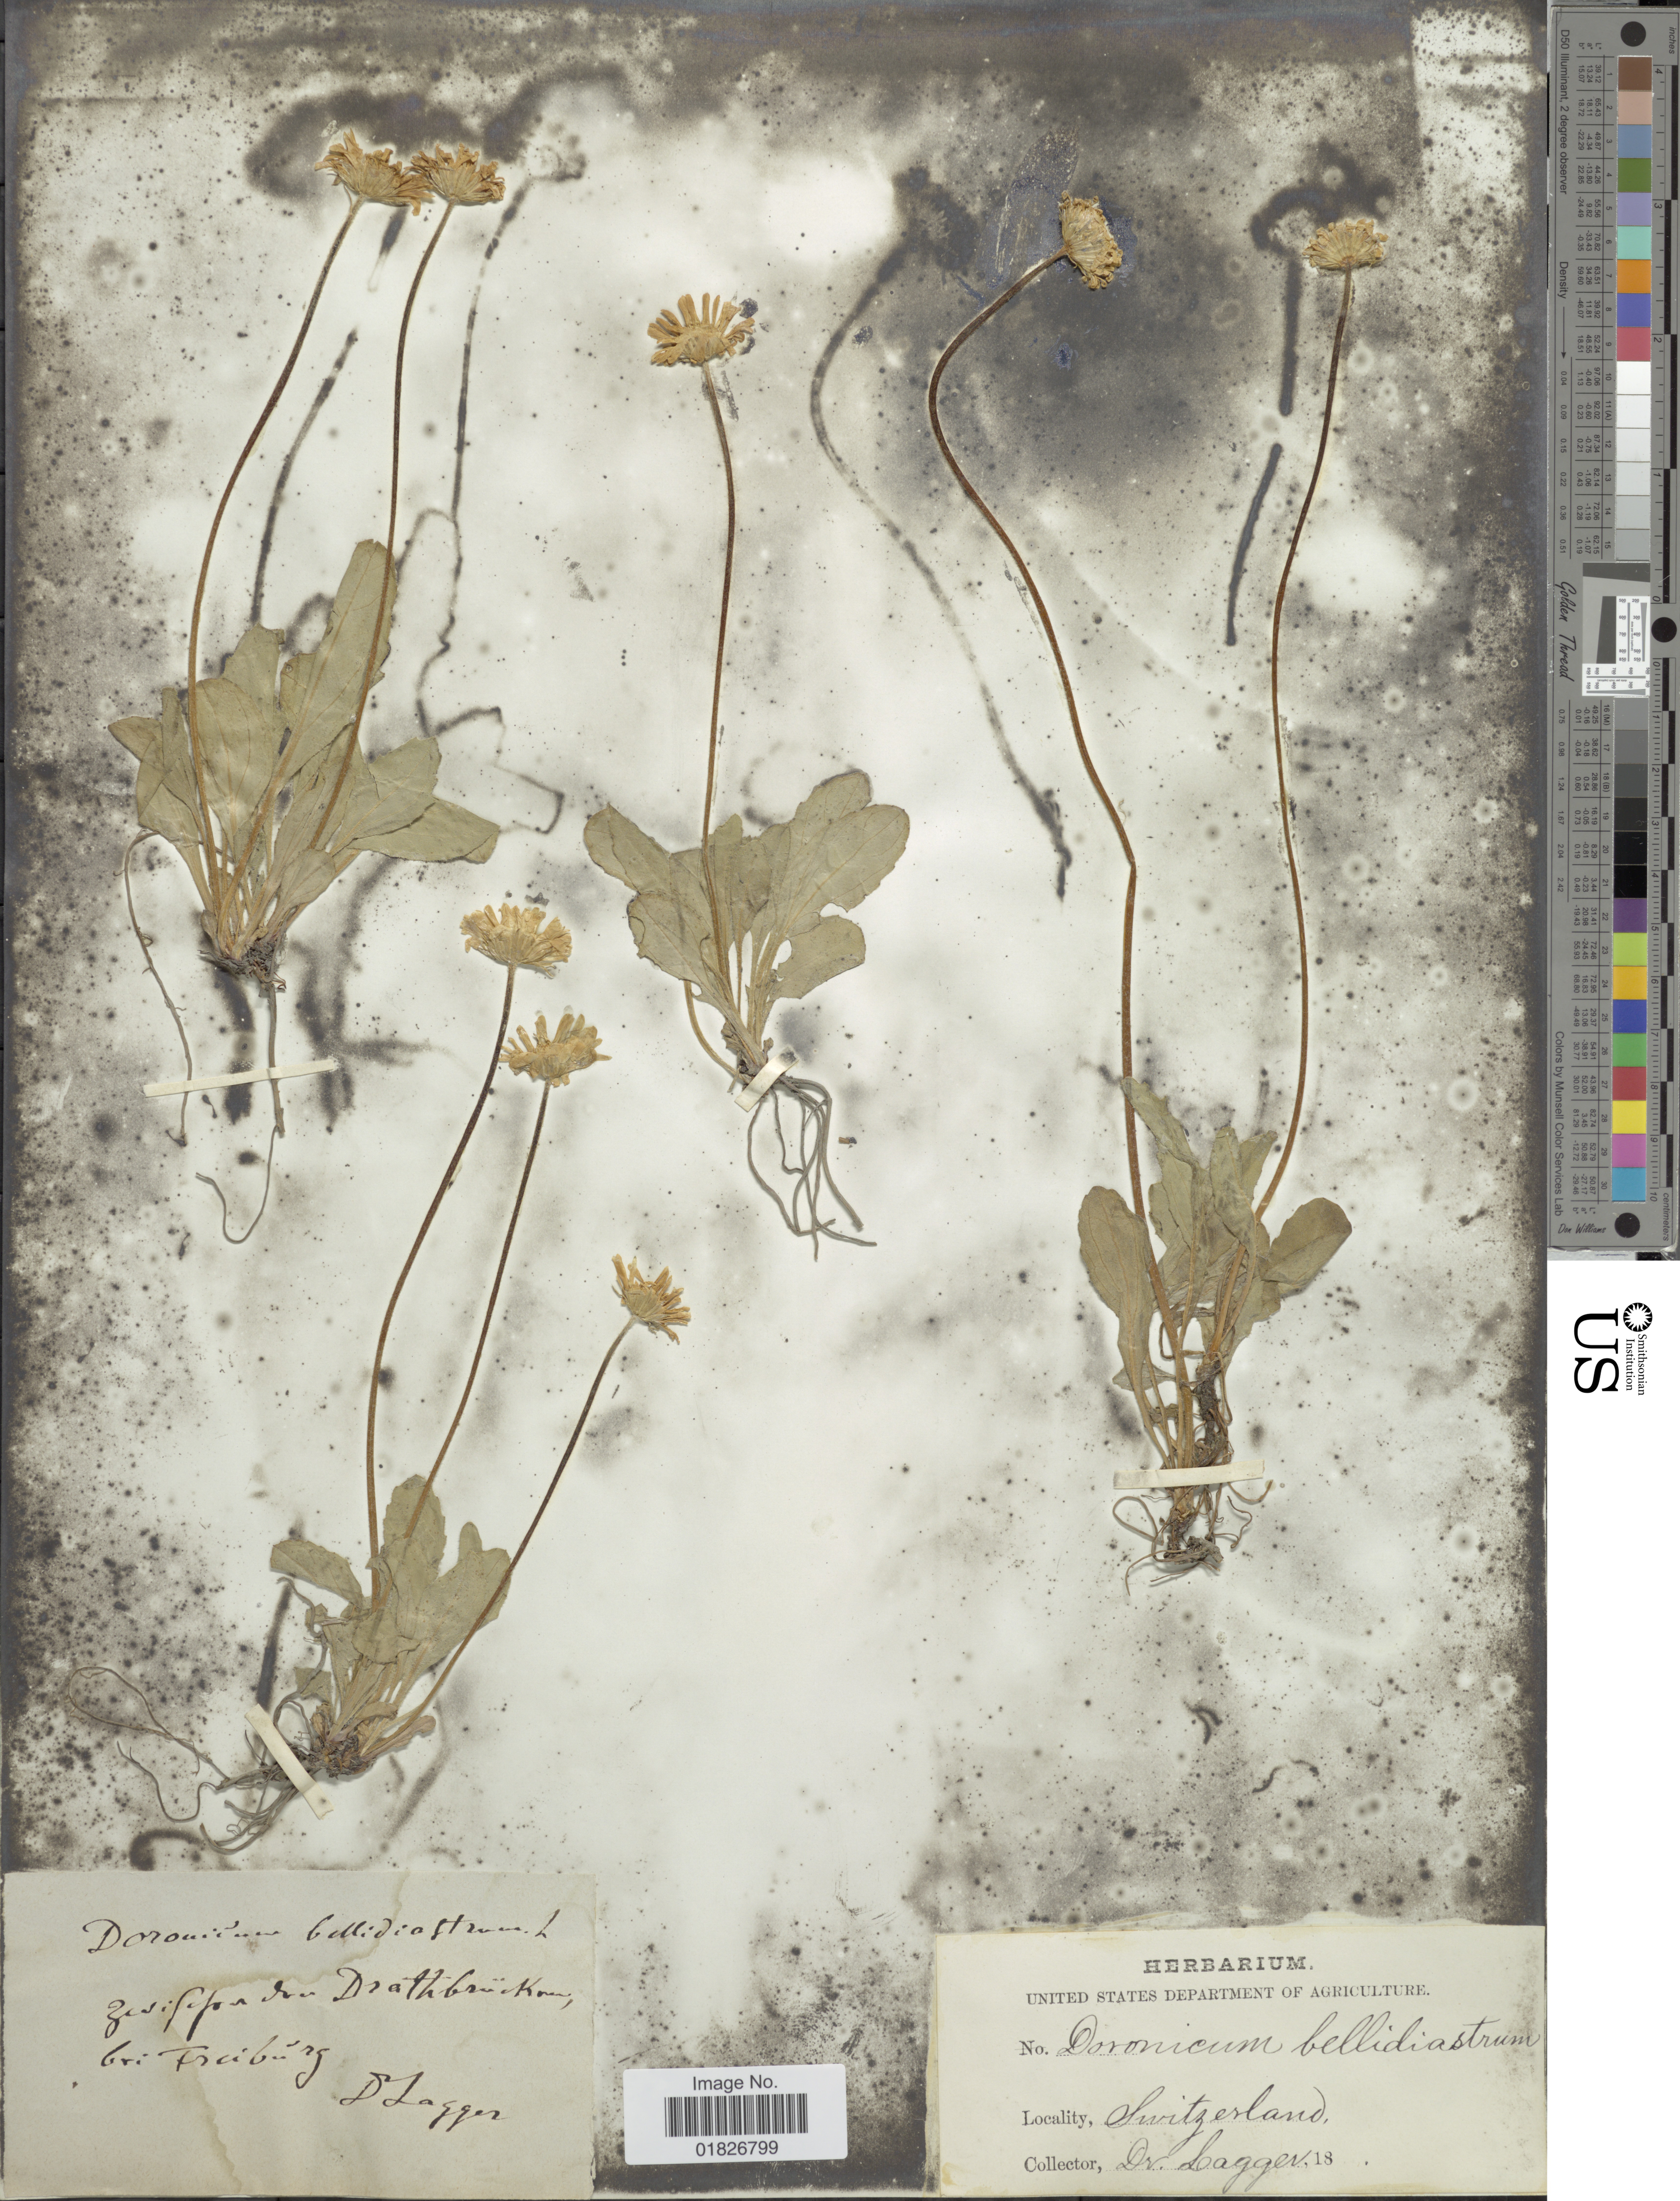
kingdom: Plantae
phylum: Tracheophyta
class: Magnoliopsida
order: Asterales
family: Asteraceae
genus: Bellidastrum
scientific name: Bellidastrum michelii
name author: Cass.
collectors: F. J. Lagger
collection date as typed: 18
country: Switzerland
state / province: Fribourg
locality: bei Friburg